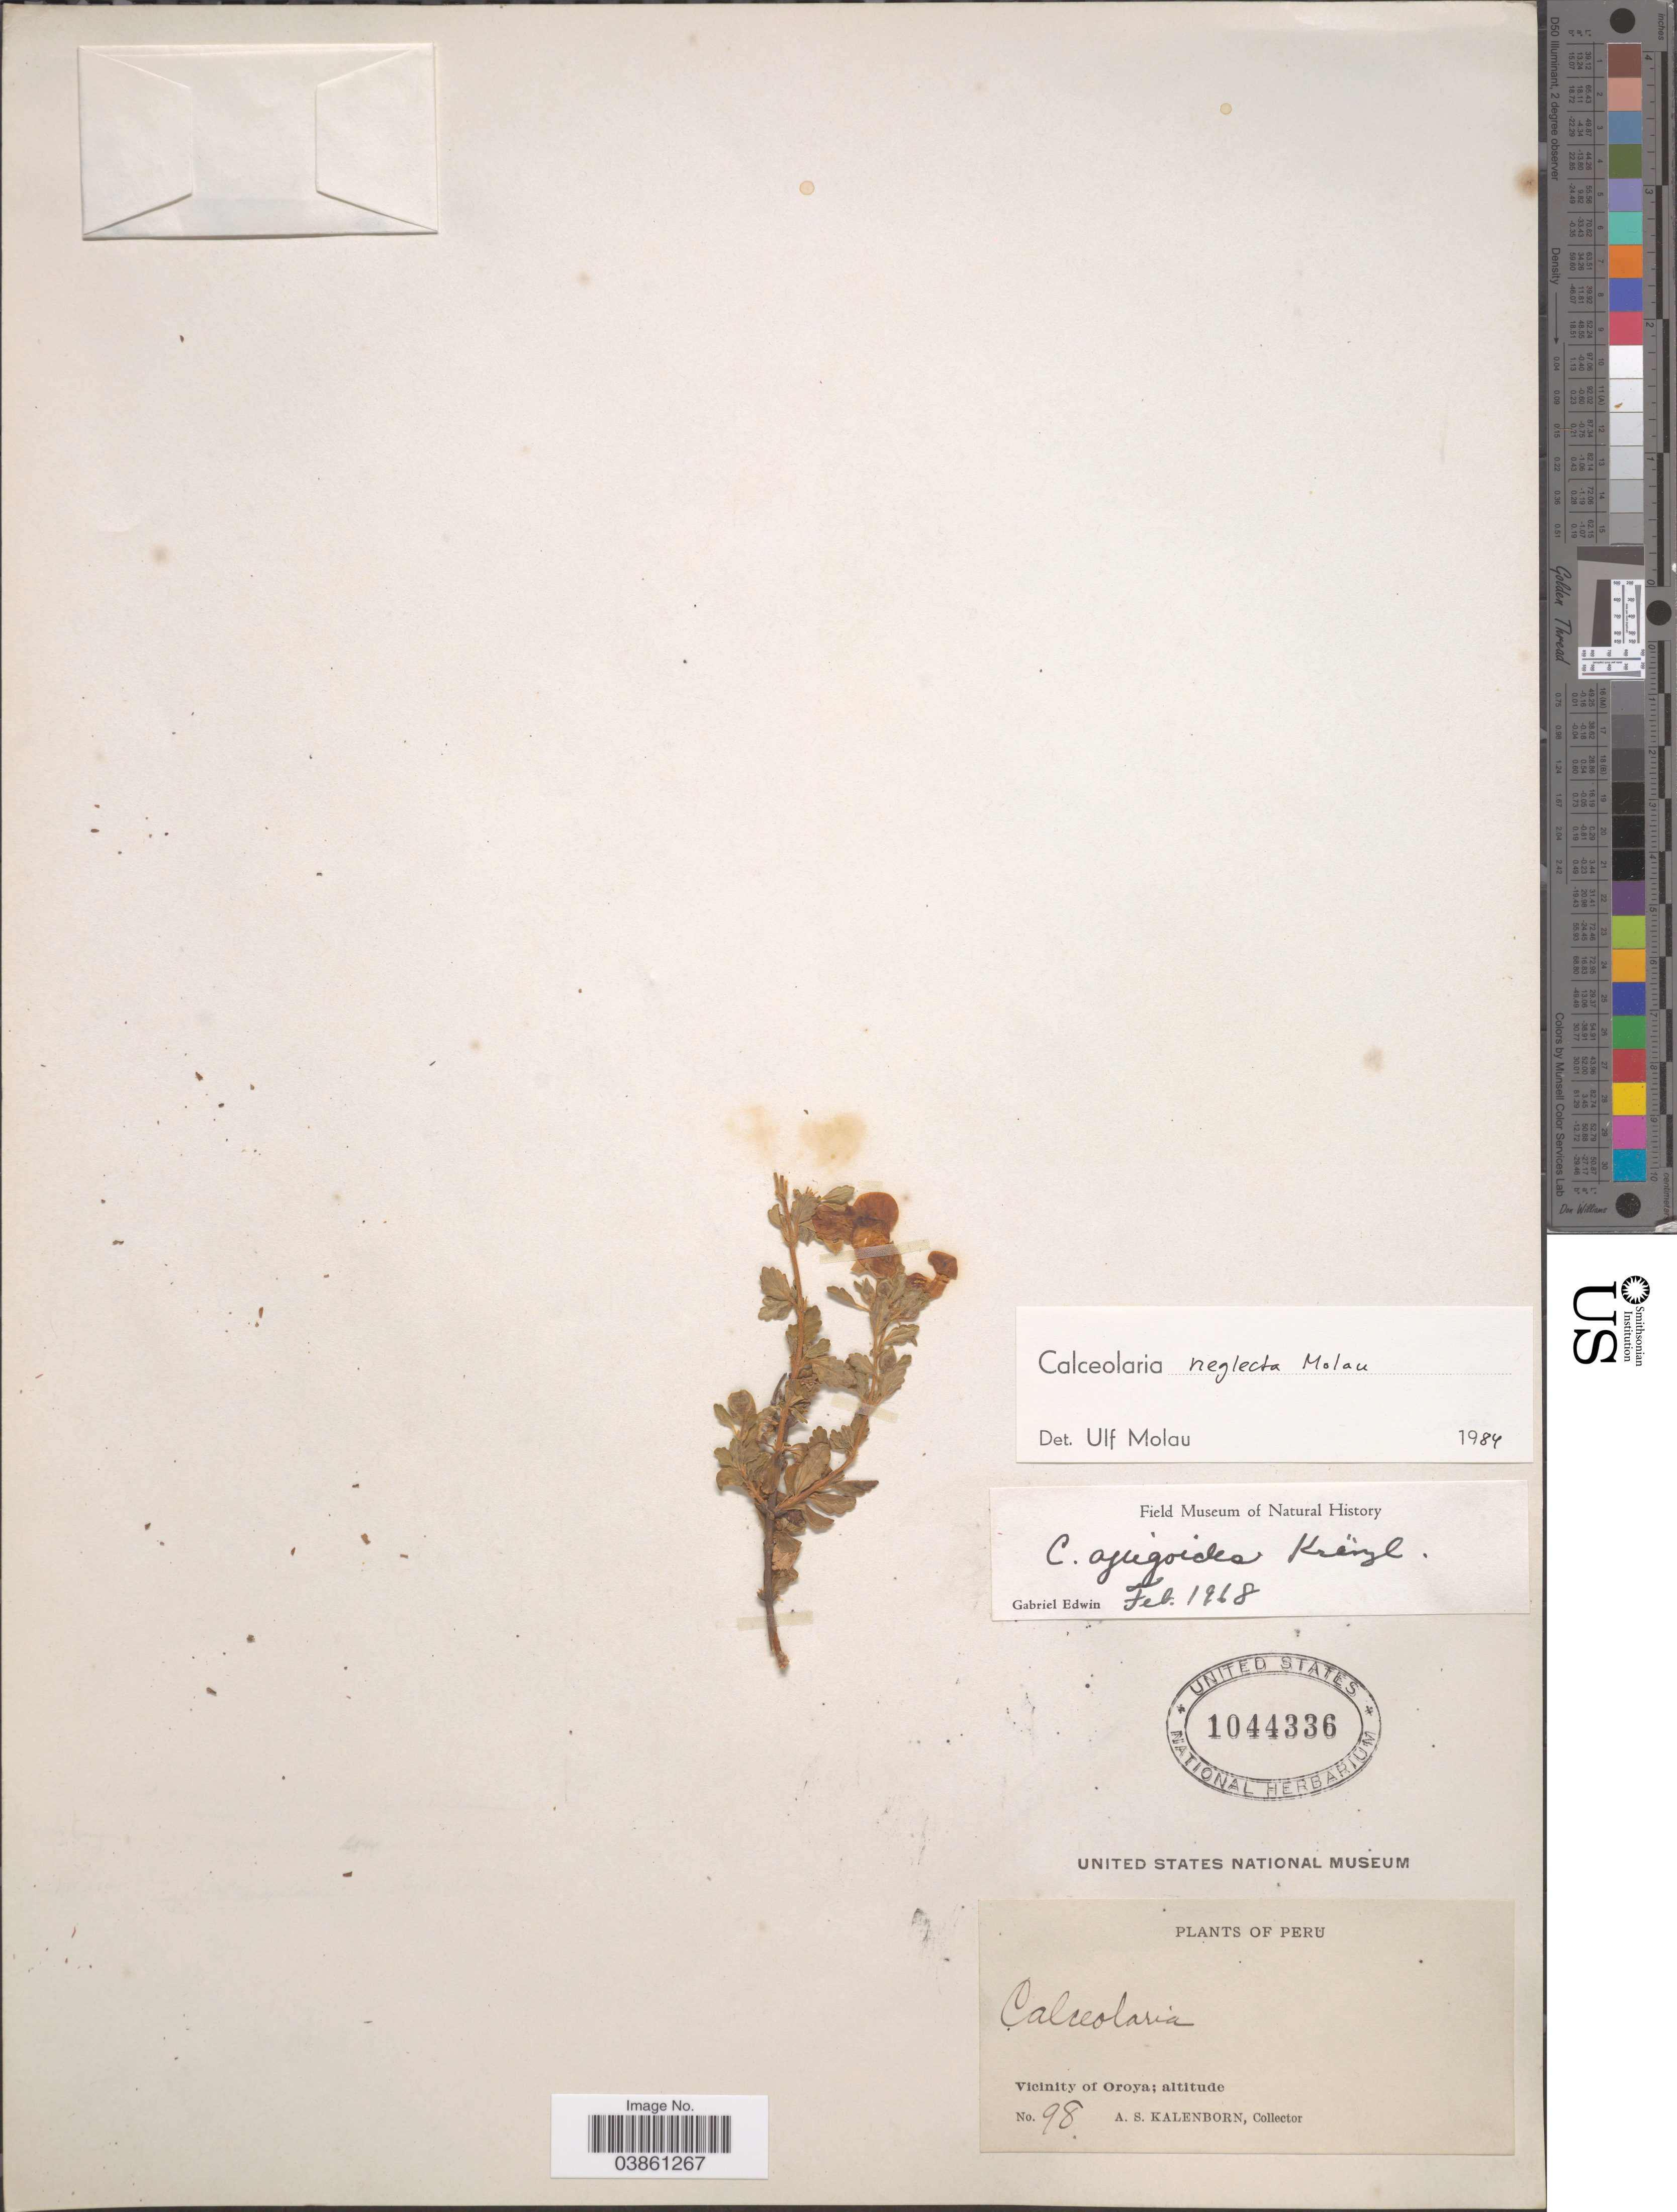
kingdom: Plantae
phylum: Tracheophyta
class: Magnoliopsida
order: Lamiales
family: Calceolariaceae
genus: Calceolaria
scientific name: Calceolaria neglecta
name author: Molau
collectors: A. Kalenborn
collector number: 98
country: Peru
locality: Vicinity of Oroya.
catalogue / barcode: US 1044336